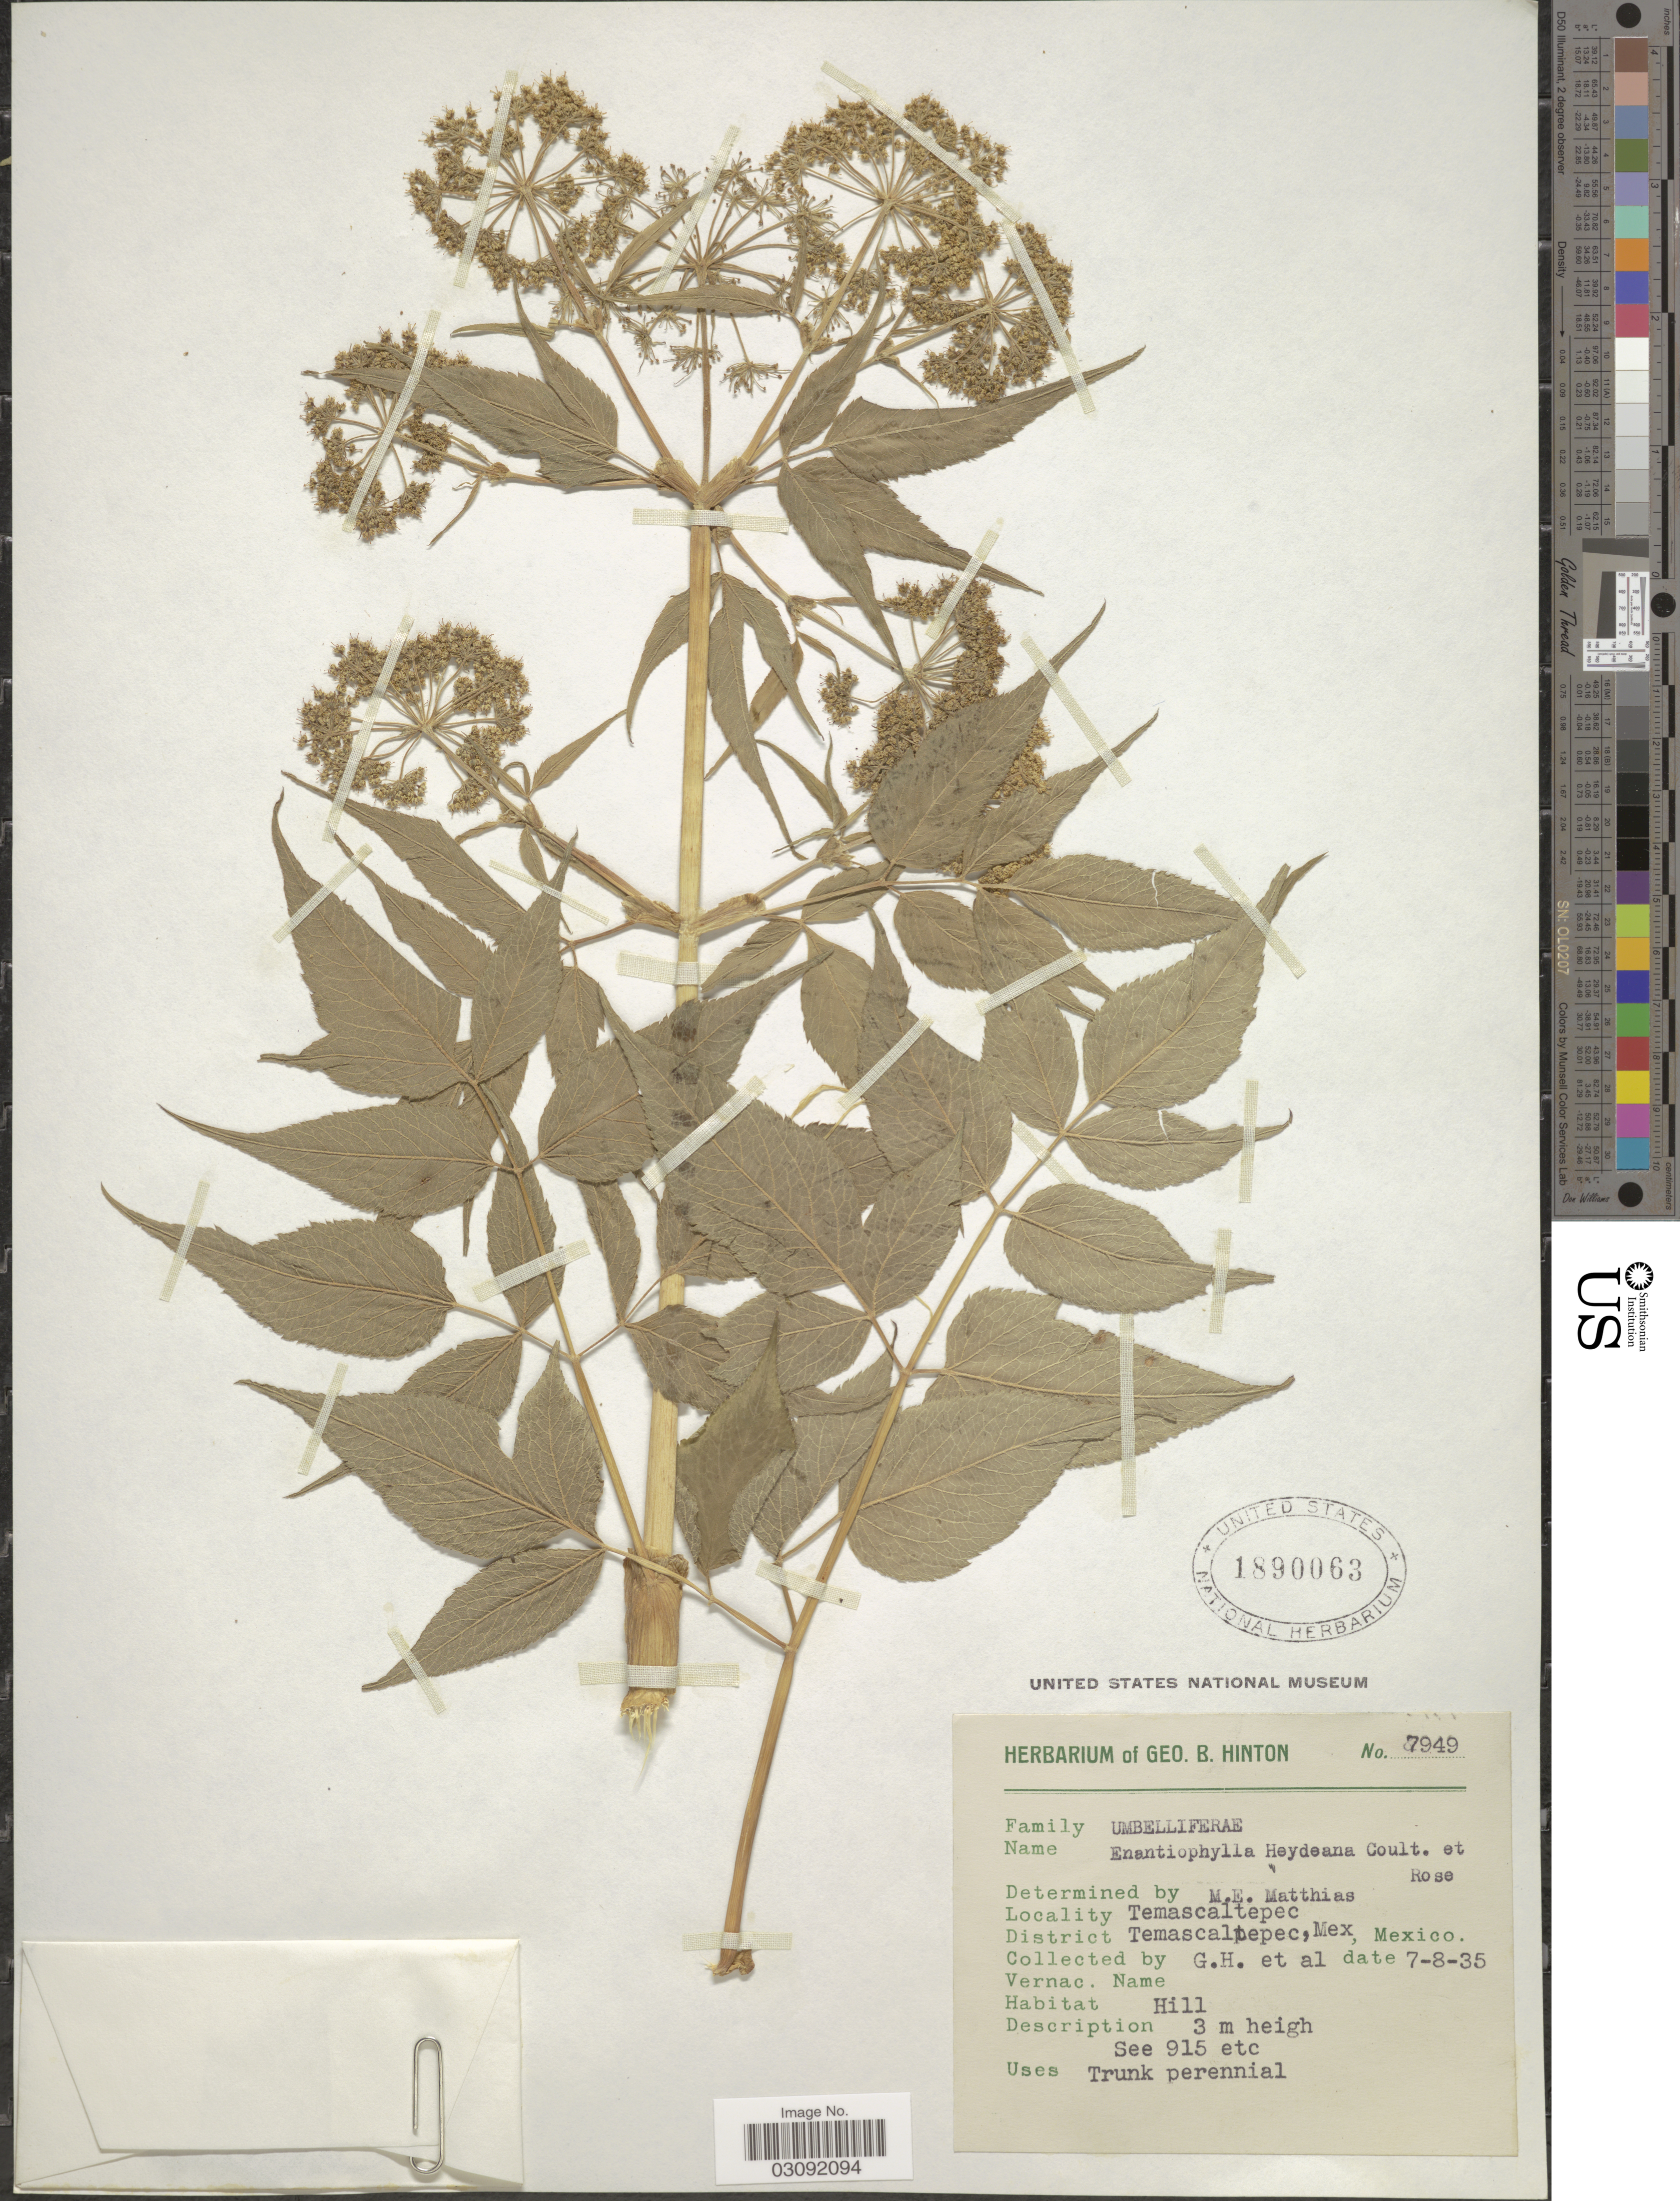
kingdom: Plantae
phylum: Tracheophyta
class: Magnoliopsida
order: Apiales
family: Apiaceae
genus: Enantiophylla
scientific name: Enantiophylla heydeana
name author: J.M. Coult. & Rose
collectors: G. B. Hinton & et al.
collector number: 7949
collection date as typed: Transcribed d/m/y: 7/8/35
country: Mexico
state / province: México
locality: Temascaltepec. District Temascaltepec, Mex.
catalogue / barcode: US 1890063